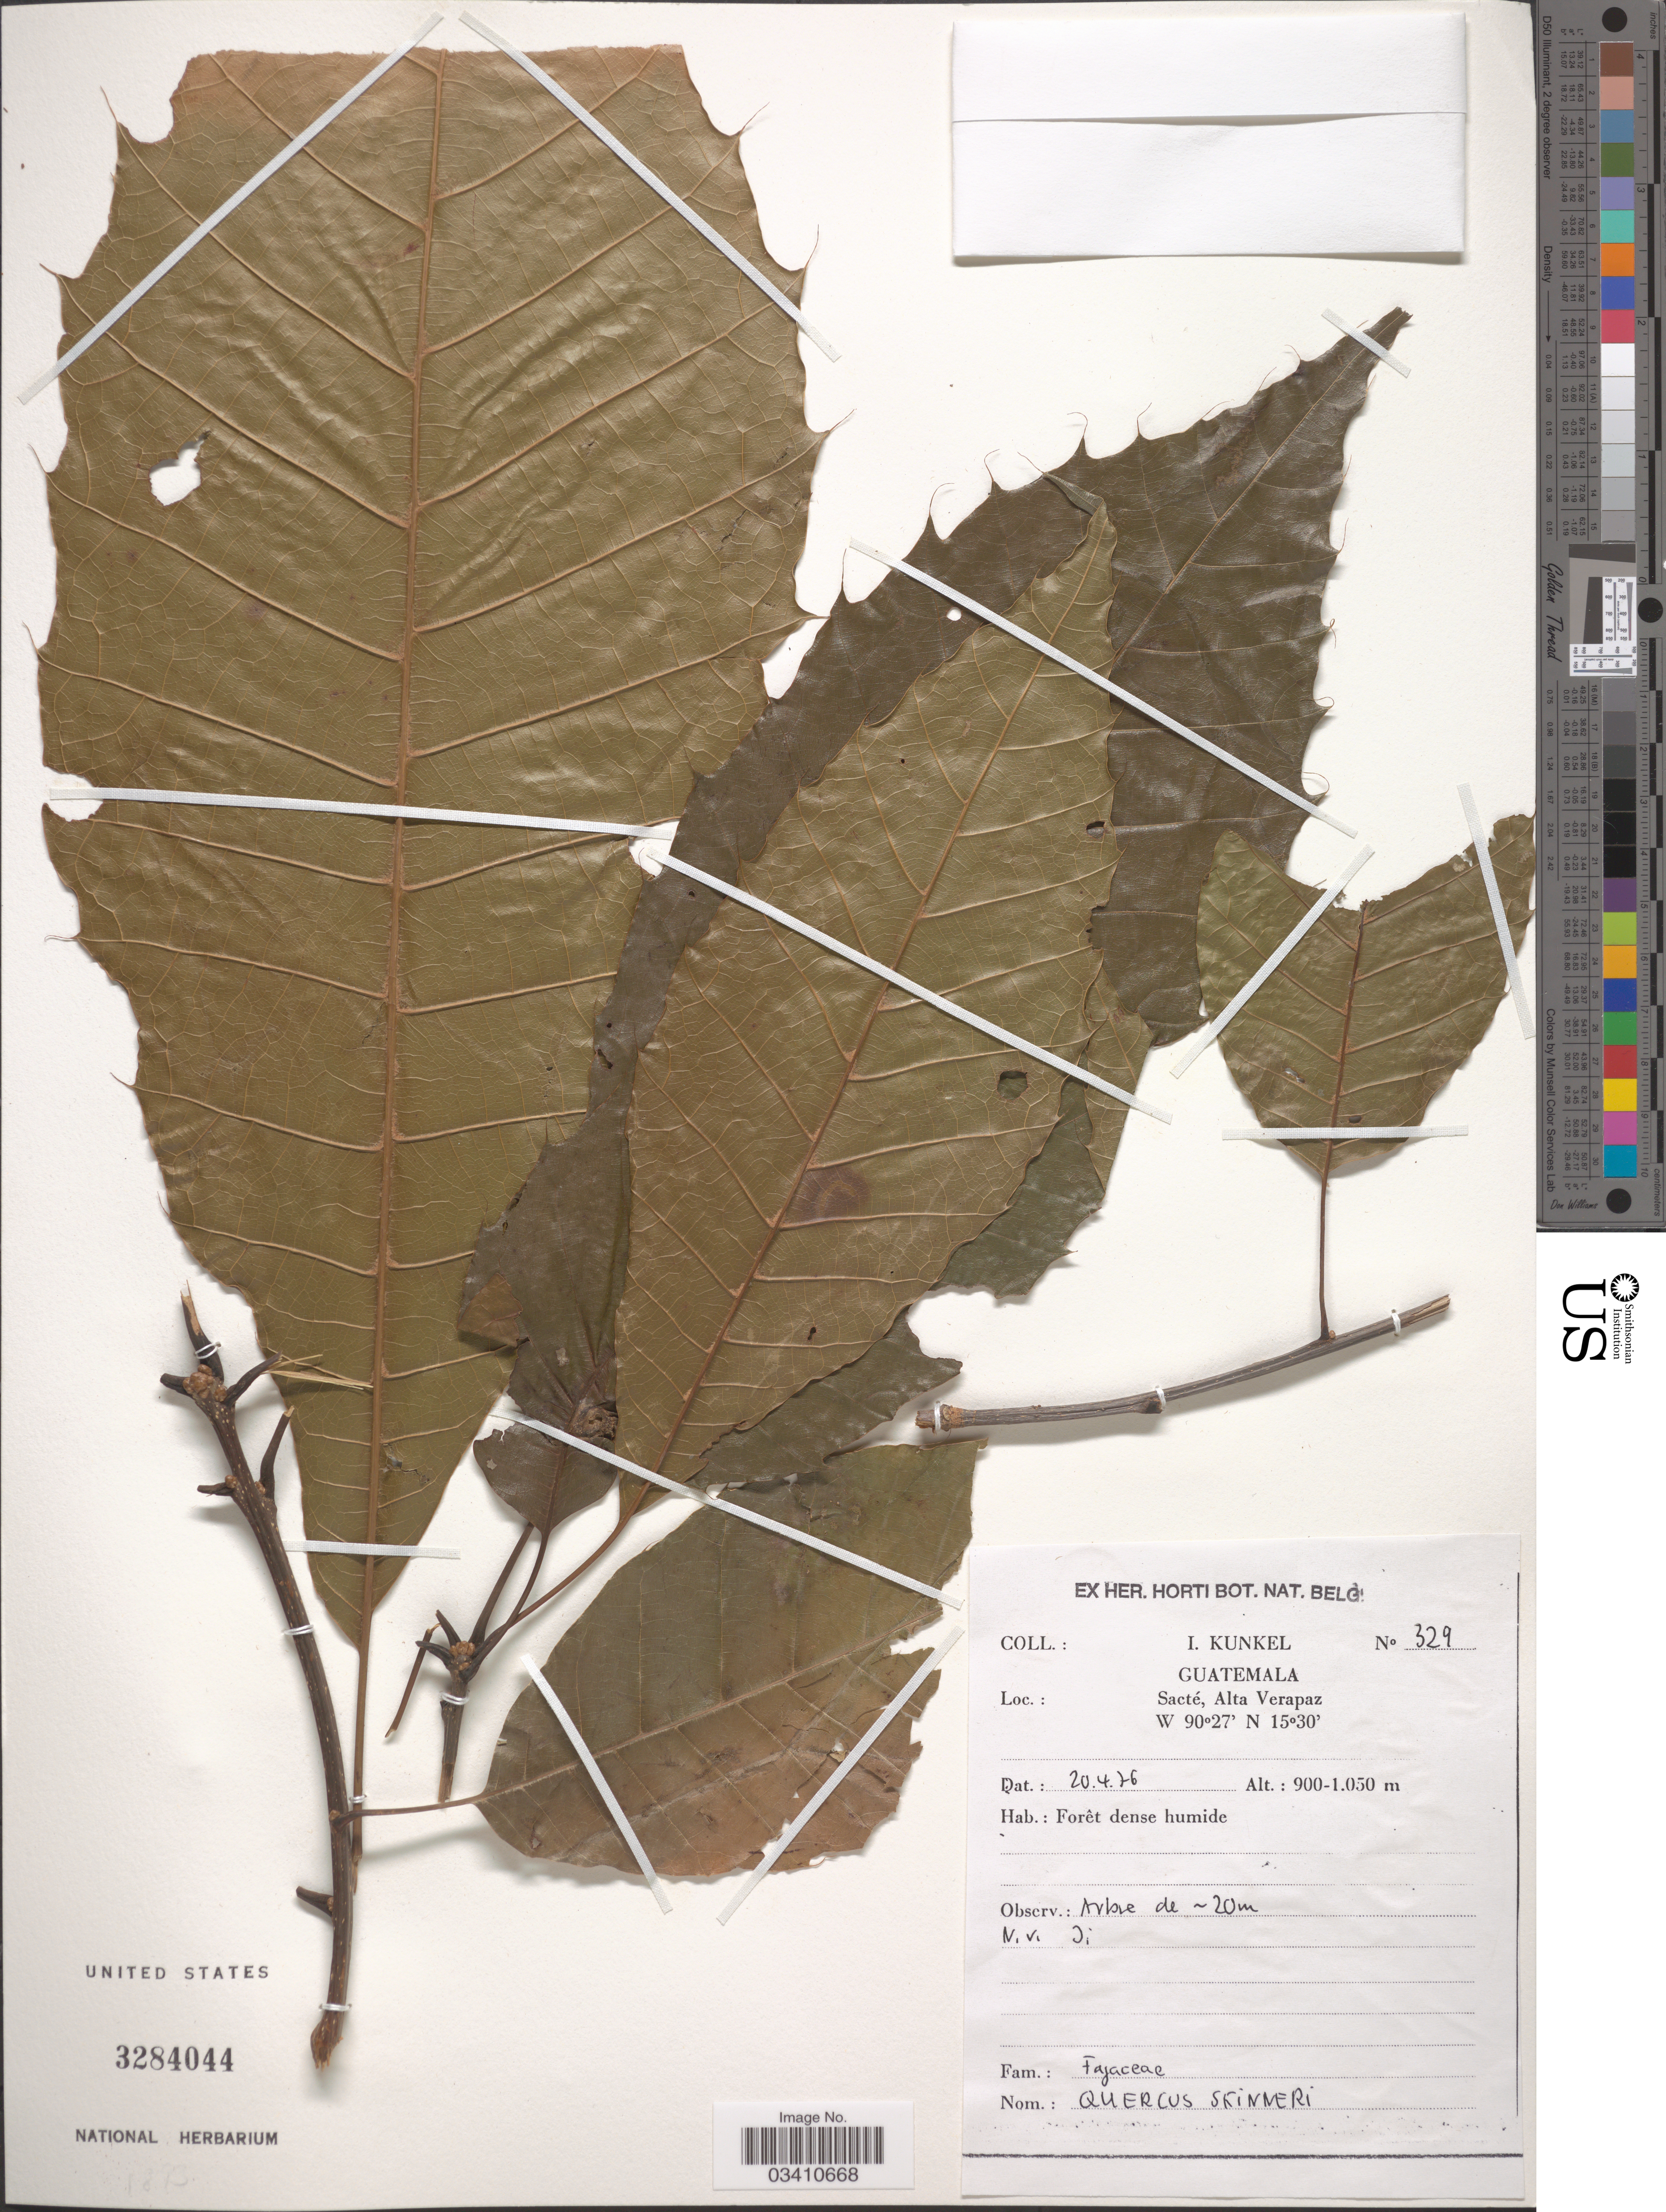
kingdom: Plantae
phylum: Tracheophyta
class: Magnoliopsida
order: Fagales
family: Fagaceae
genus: Quercus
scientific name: Quercus skinneri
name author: Benth.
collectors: I. Kunkel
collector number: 329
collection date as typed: Transcribed d/m/y: 20/4/76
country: Guatemala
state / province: Alta Verapaz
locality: Sacté.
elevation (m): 900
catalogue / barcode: US 3284044